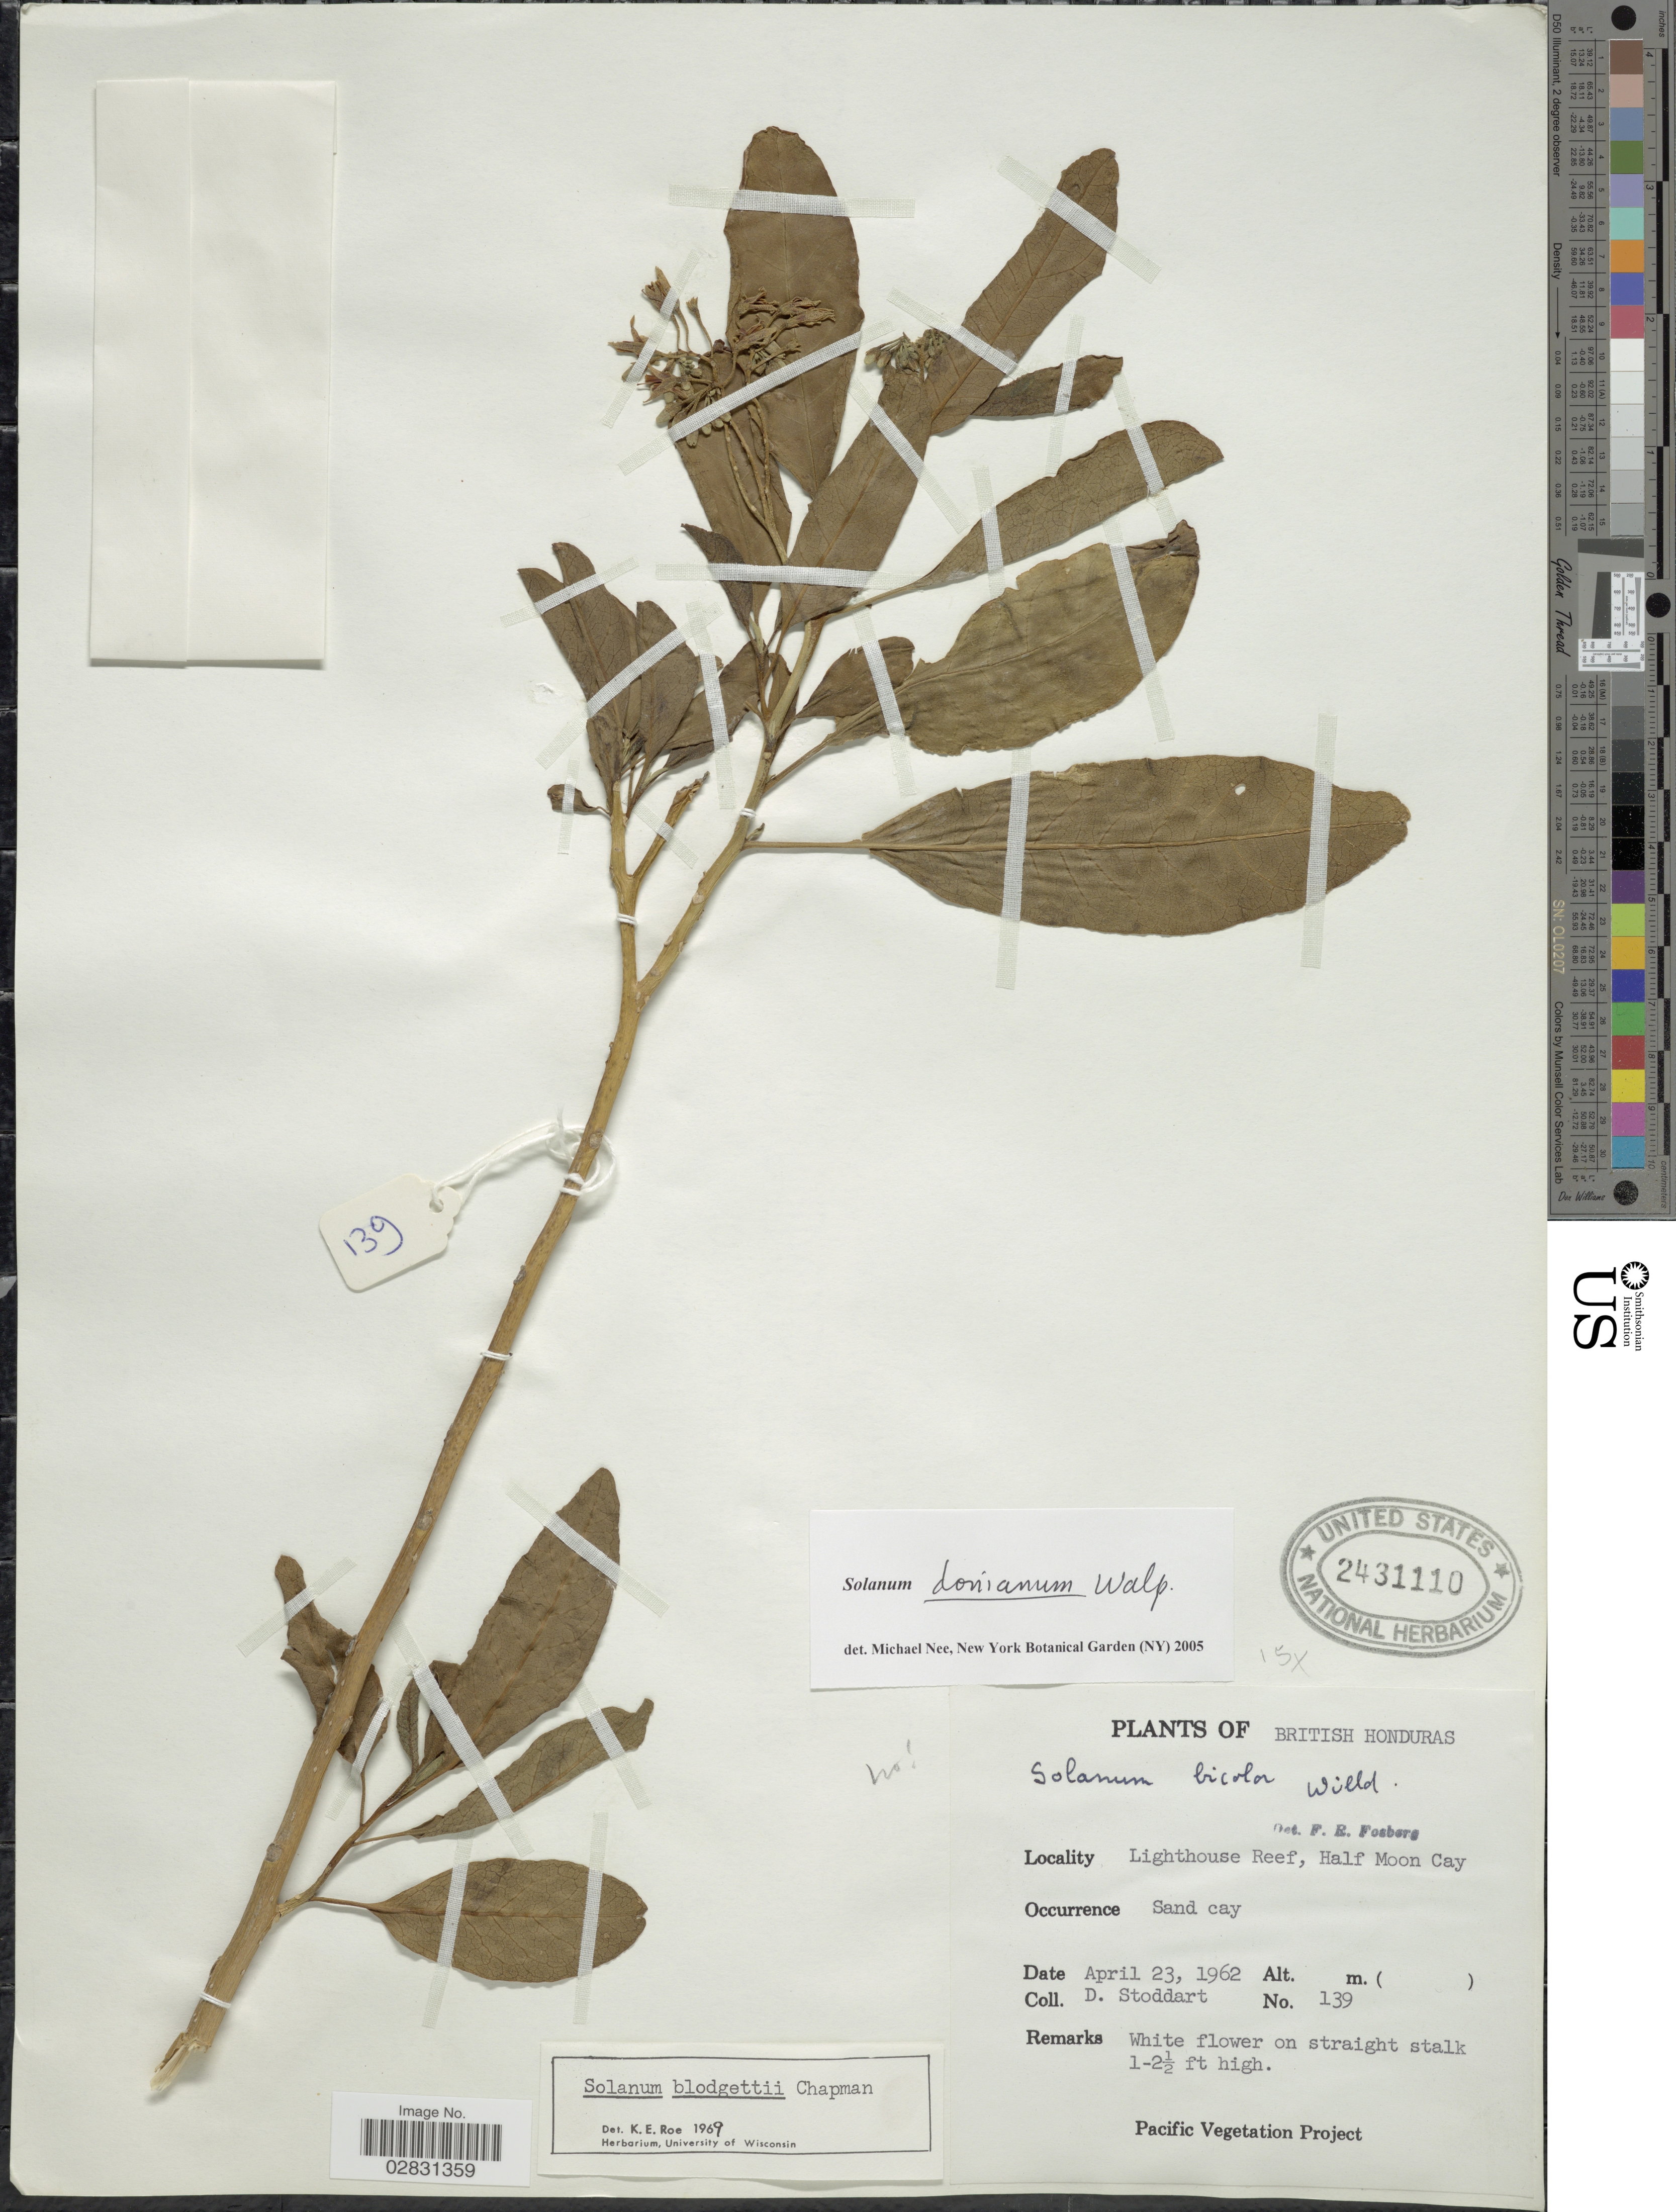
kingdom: Plantae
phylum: Tracheophyta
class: Magnoliopsida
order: Solanales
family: Solanaceae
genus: Solanum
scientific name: Solanum donianum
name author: Walp.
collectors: D. Stoddart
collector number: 139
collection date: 1962-04-23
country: Belize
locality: British Honduras, Lighthouse Reef, Half Moon Cay.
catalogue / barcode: US 2431110